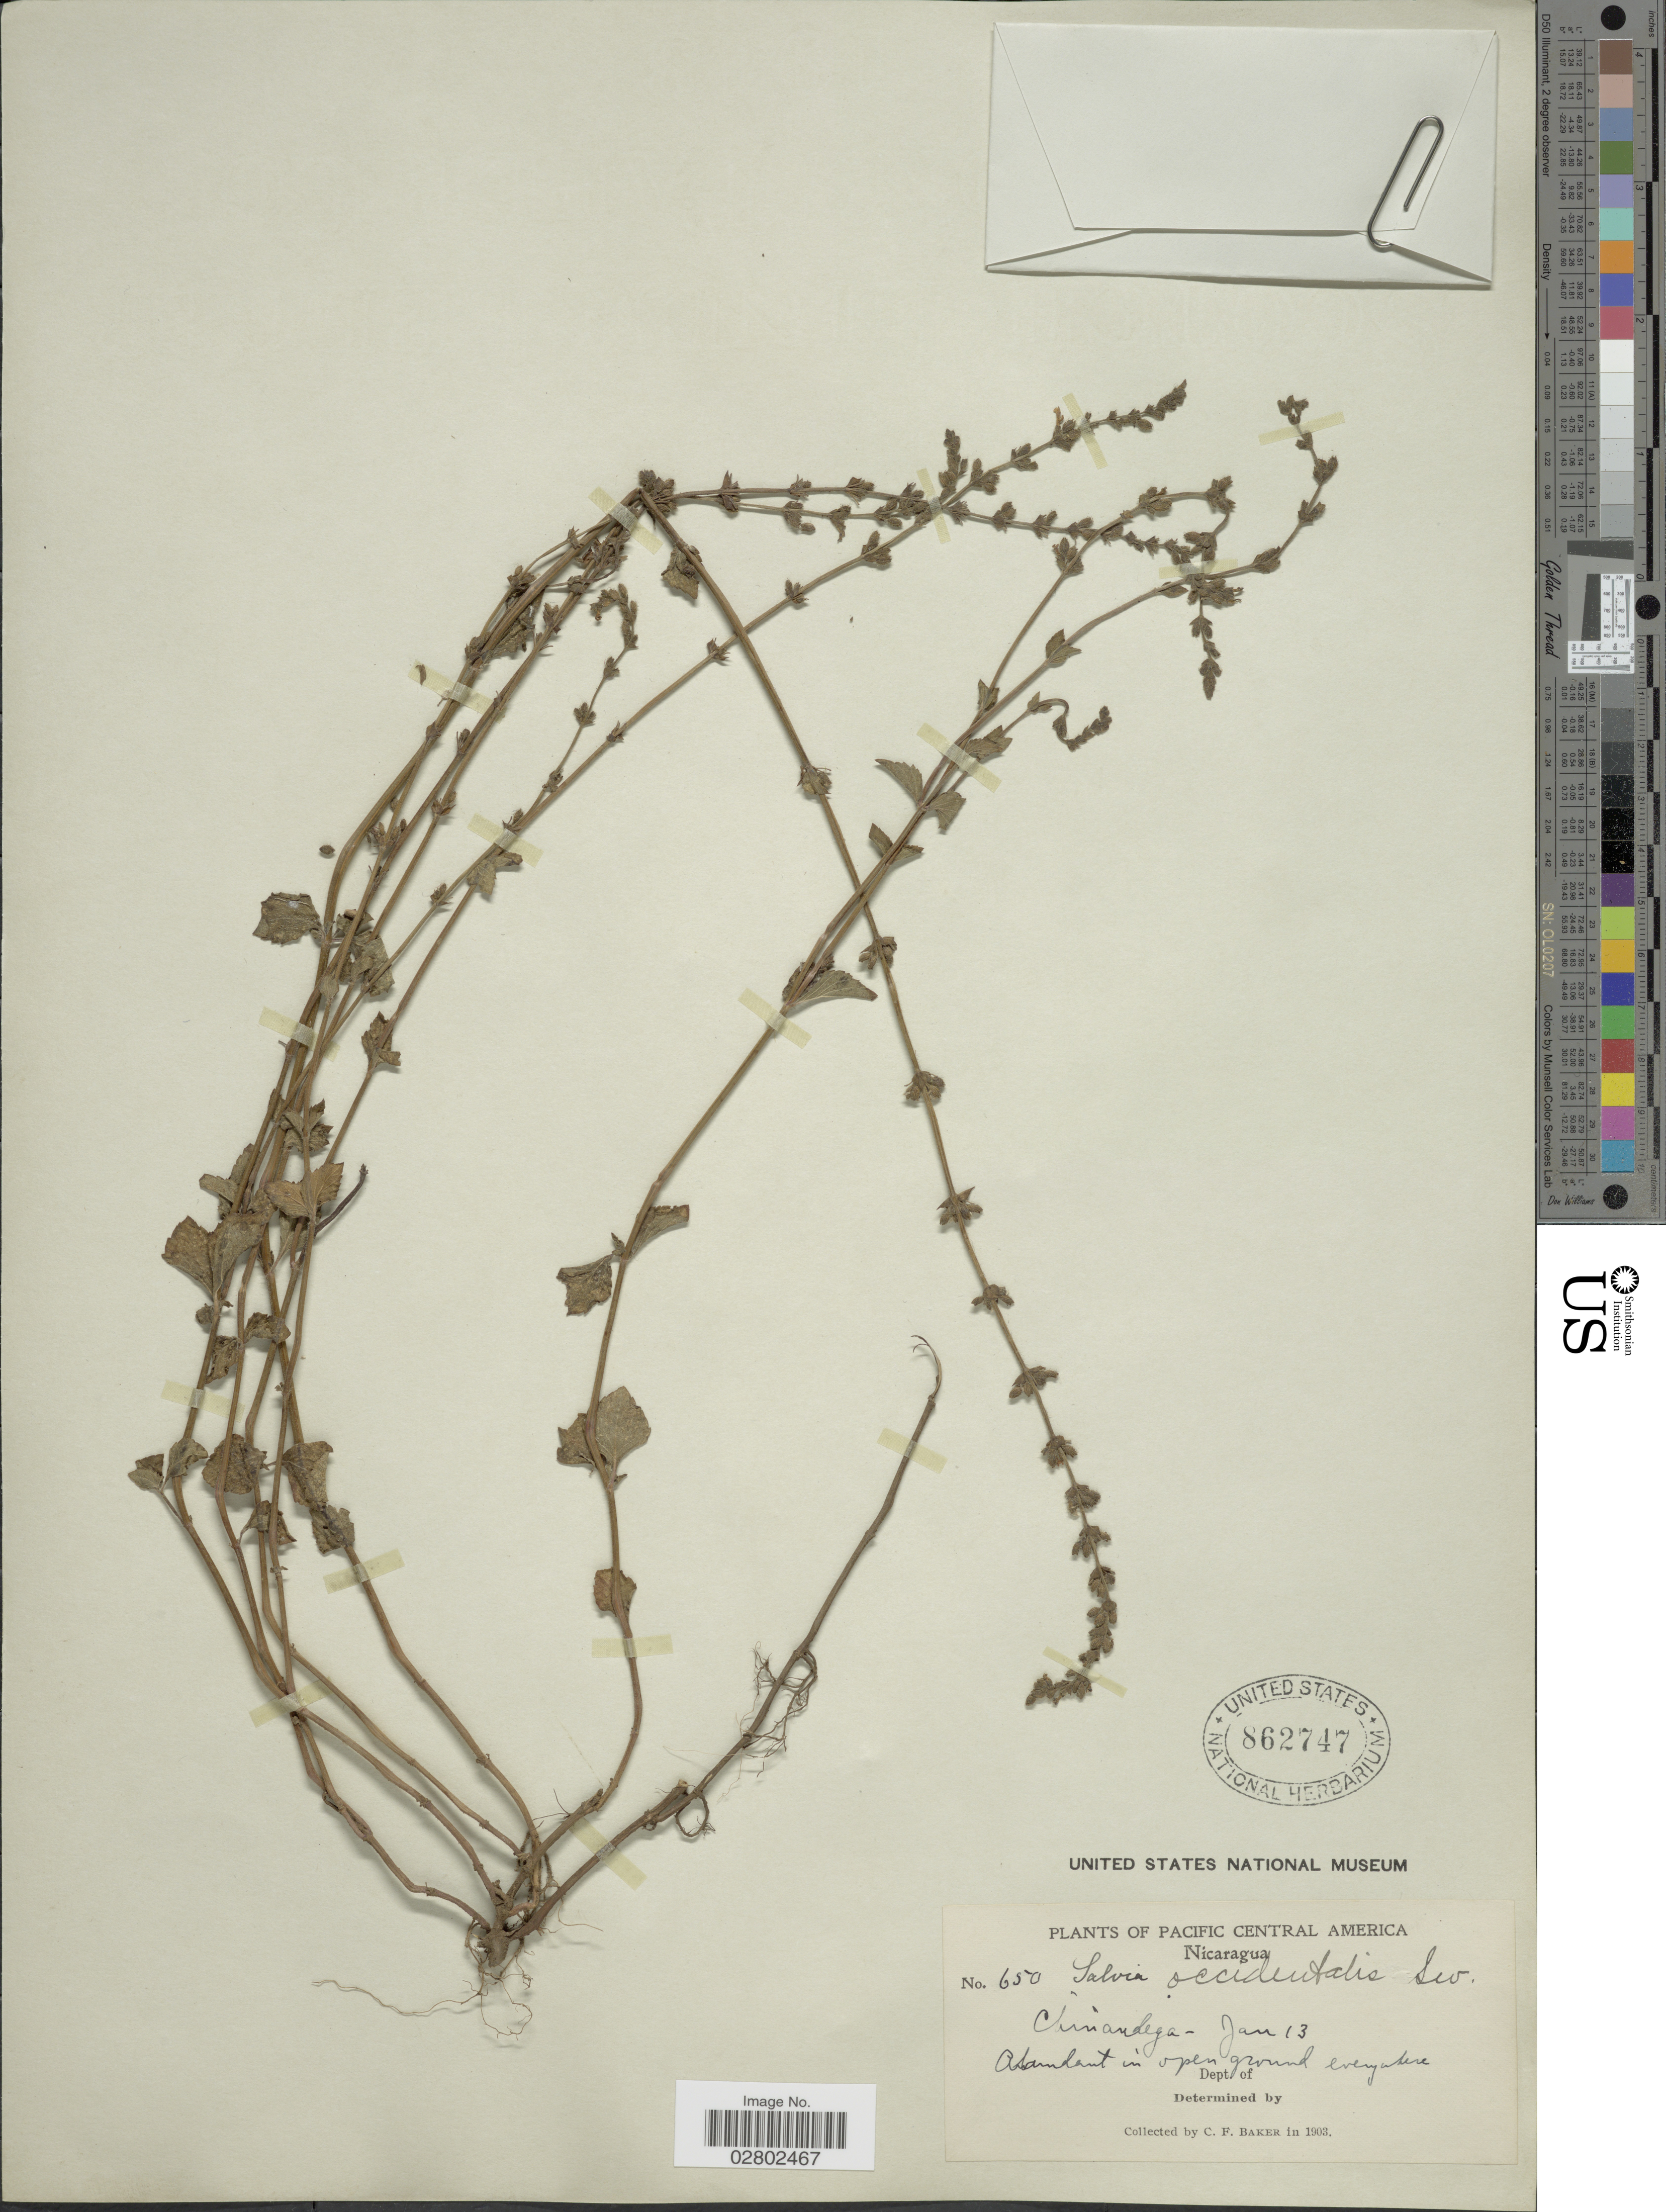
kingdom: Plantae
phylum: Tracheophyta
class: Magnoliopsida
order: Lamiales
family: Lamiaceae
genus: Salvia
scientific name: Salvia occidentalis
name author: Sw.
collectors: C. F. Baker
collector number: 650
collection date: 1903-01-13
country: Nicaragua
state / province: Chinandega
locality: Pacific Central America.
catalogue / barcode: US 862747